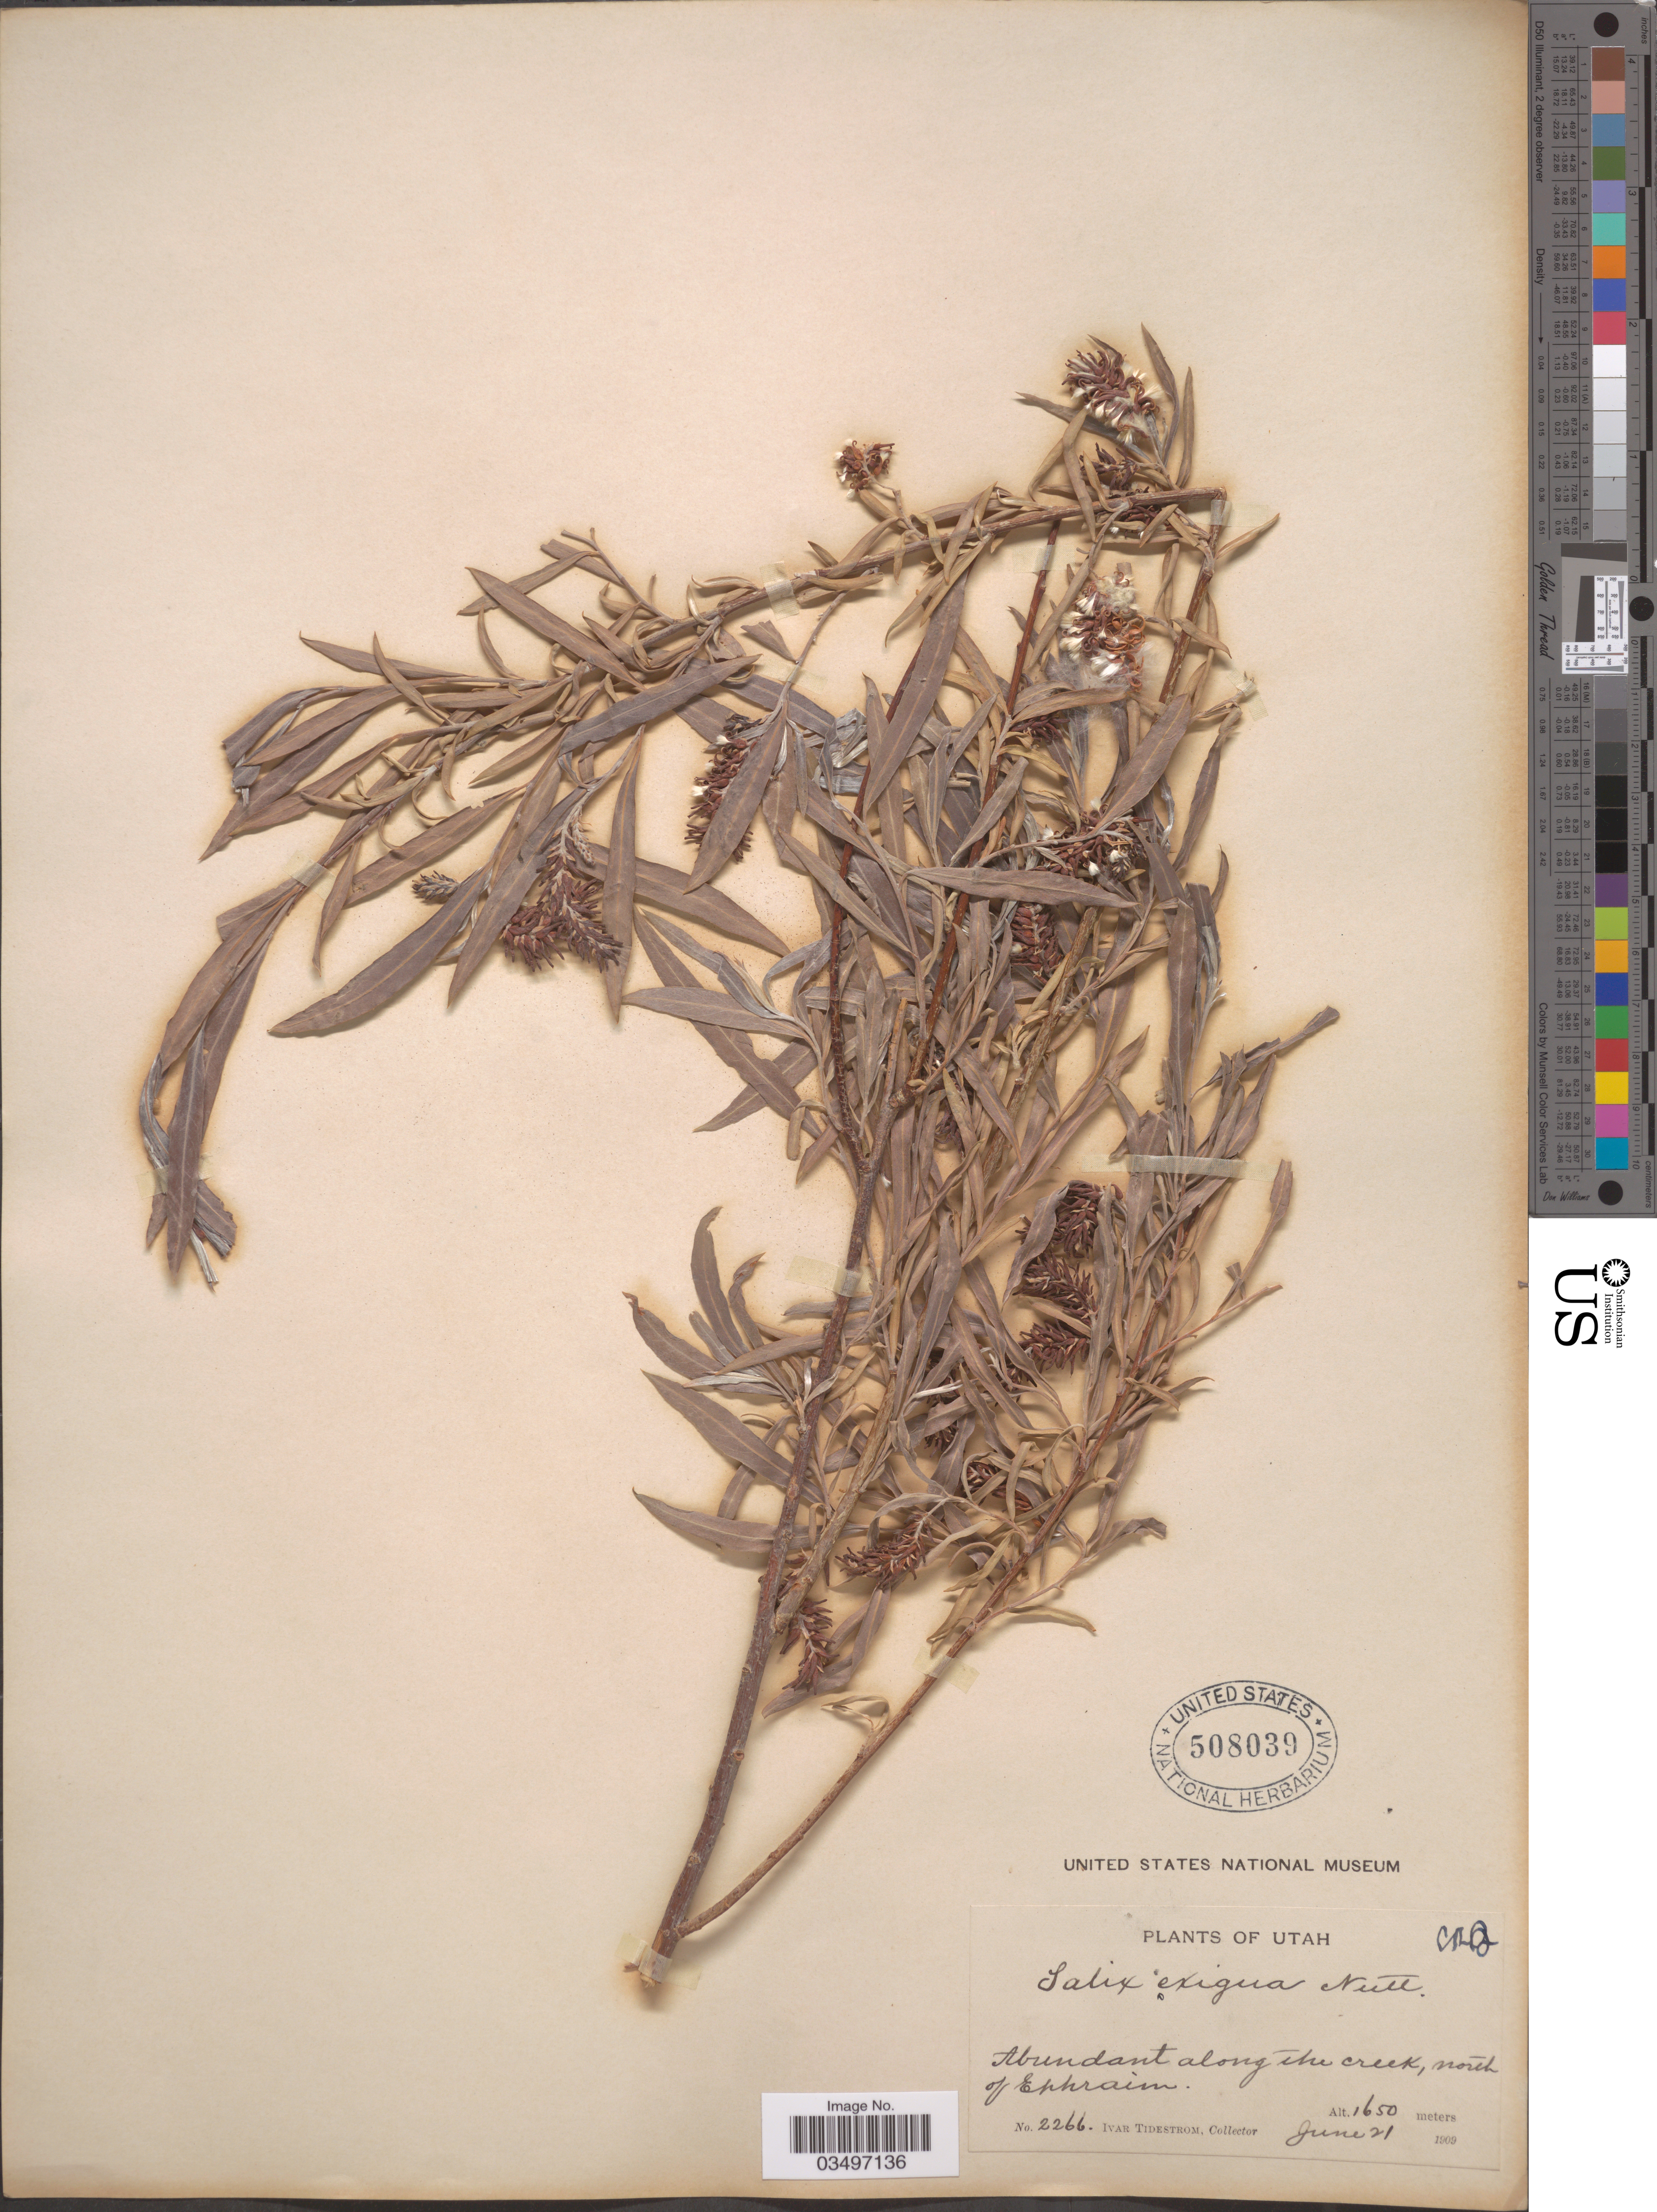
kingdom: Plantae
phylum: Tracheophyta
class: Magnoliopsida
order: Malpighiales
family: Salicaceae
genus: Salix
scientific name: Salix exigua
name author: Nutt.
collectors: I. F. Tidestrom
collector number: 2266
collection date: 1909-06-21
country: United States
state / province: Utah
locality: Abundant along the creek, north of Ephraim.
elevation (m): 1650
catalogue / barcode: US 508039